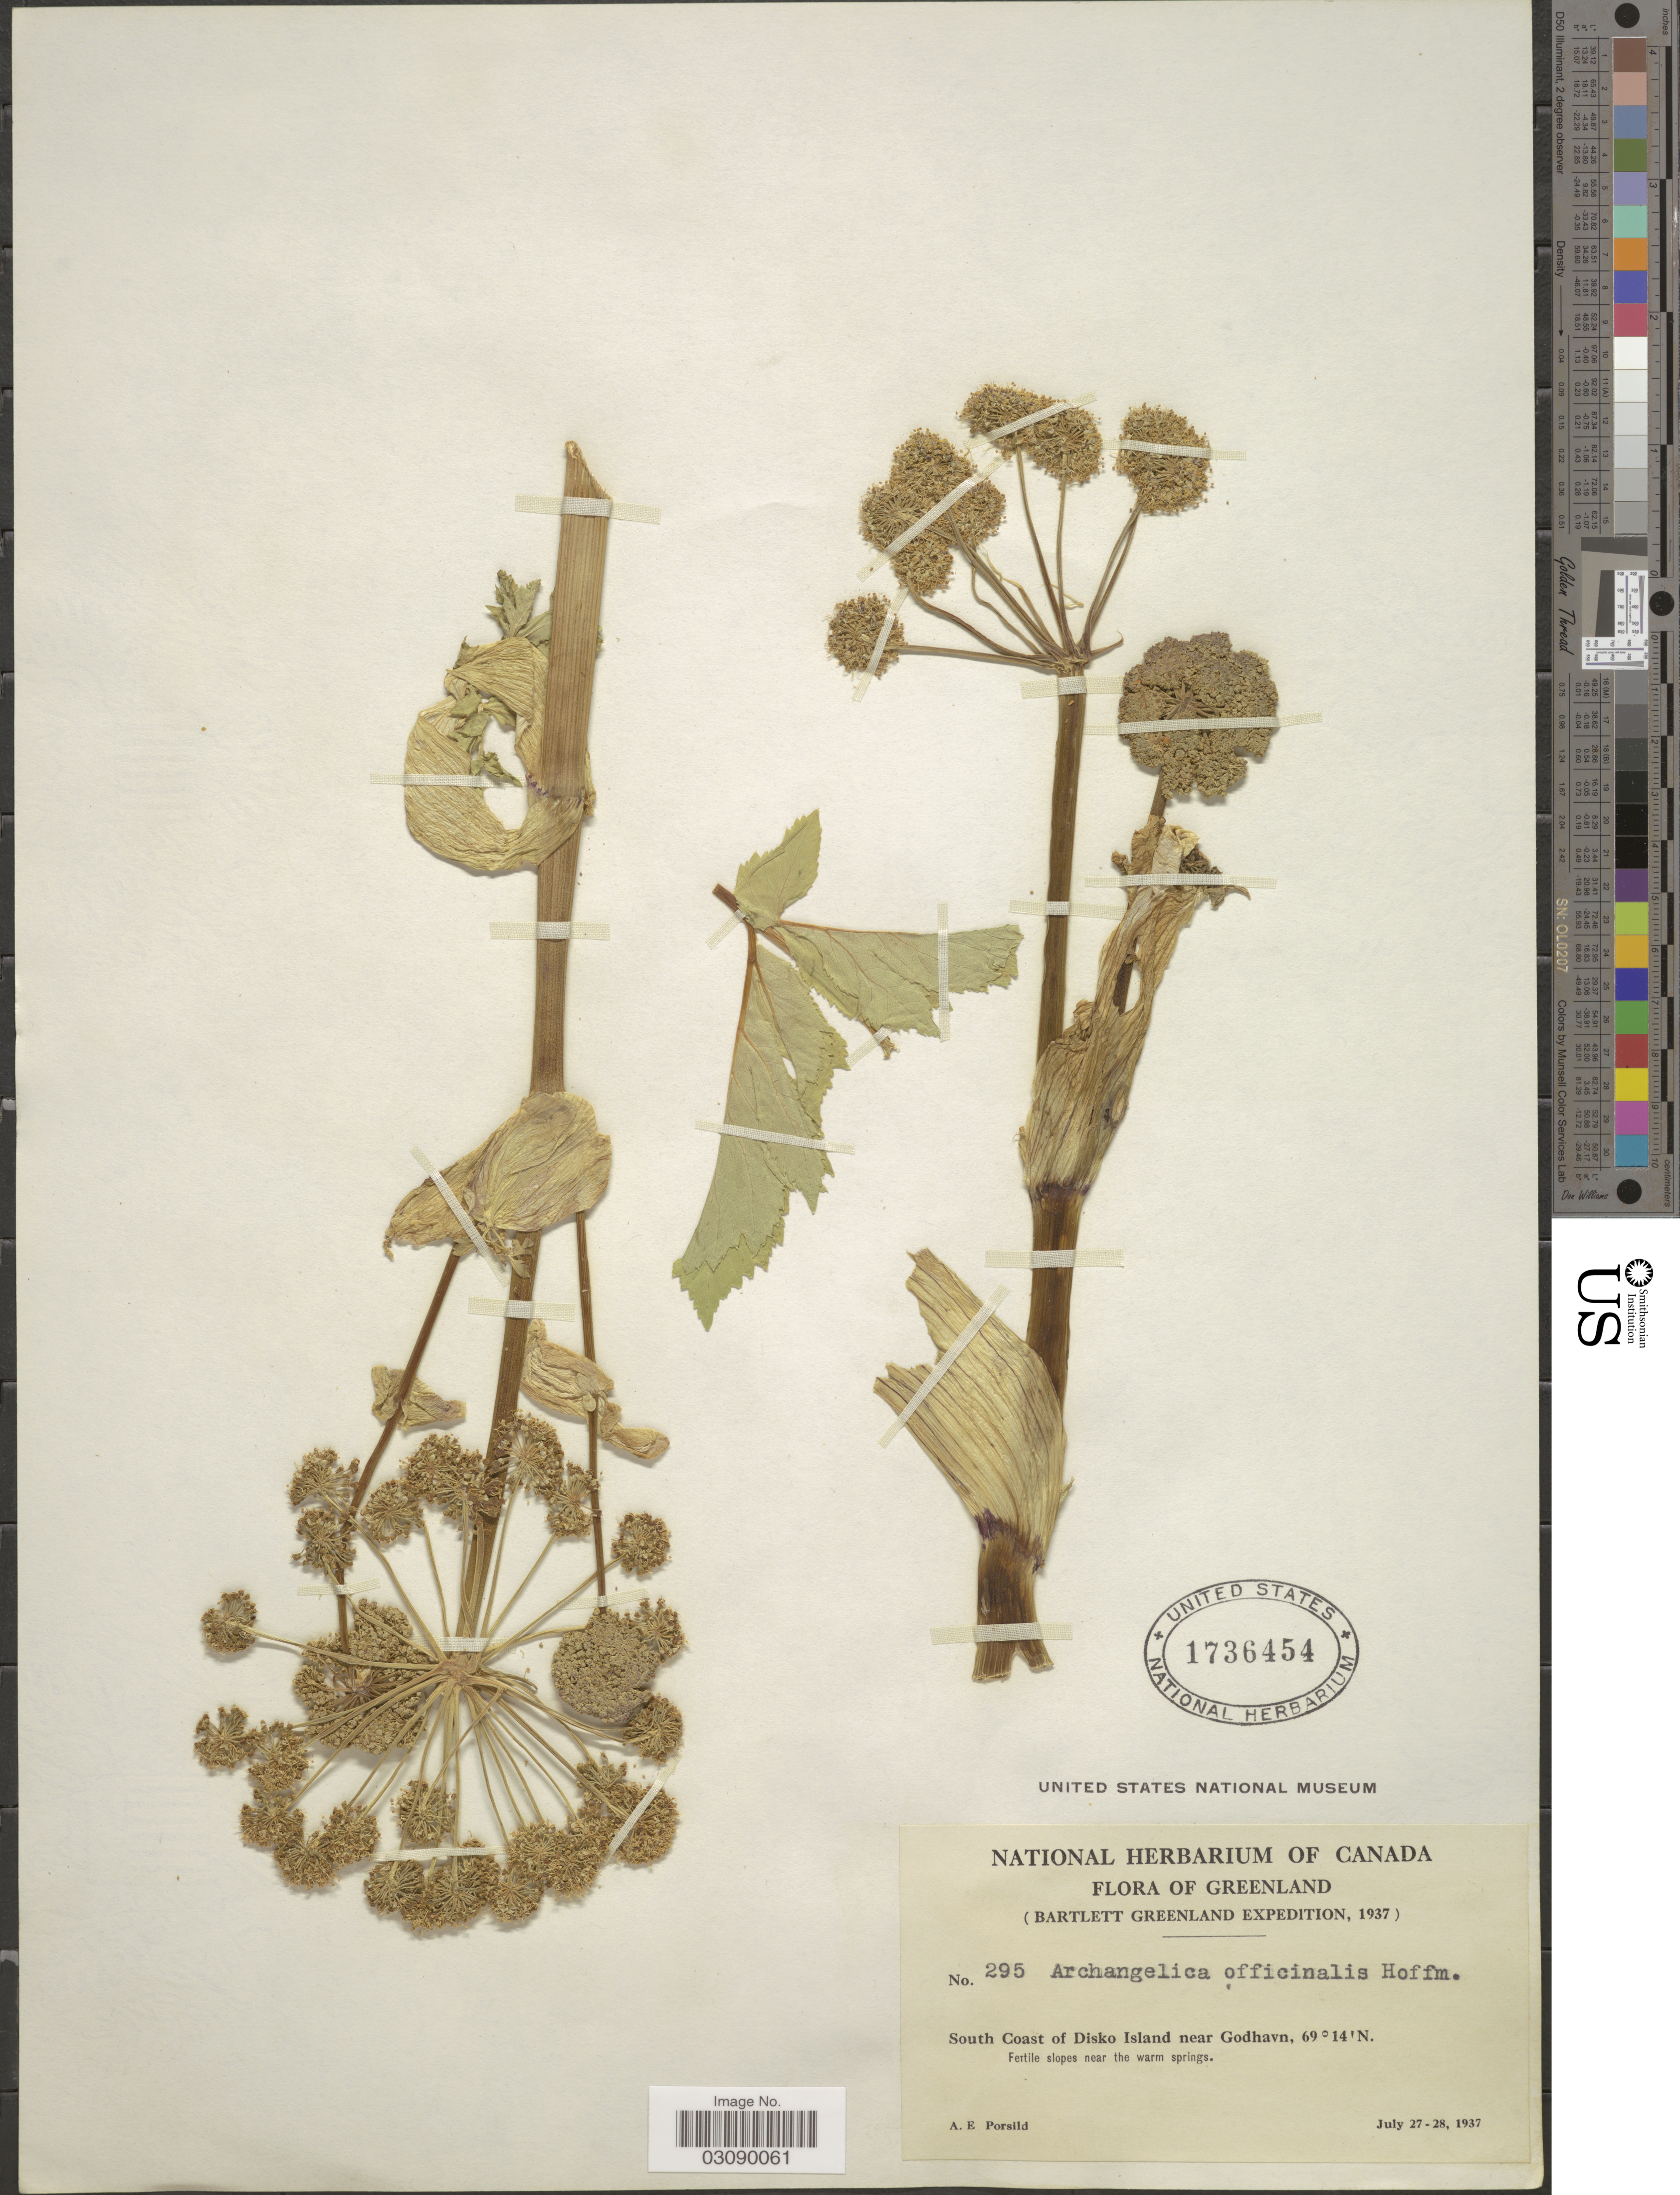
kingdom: Plantae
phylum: Tracheophyta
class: Magnoliopsida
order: Apiales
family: Apiaceae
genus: Angelica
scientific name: Angelica archangelica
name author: L.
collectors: A. E. Porsild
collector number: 295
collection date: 1937-07-27/1937-07-28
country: Greenland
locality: South Coast of Disko Island near Godhavn.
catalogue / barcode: US 1736454